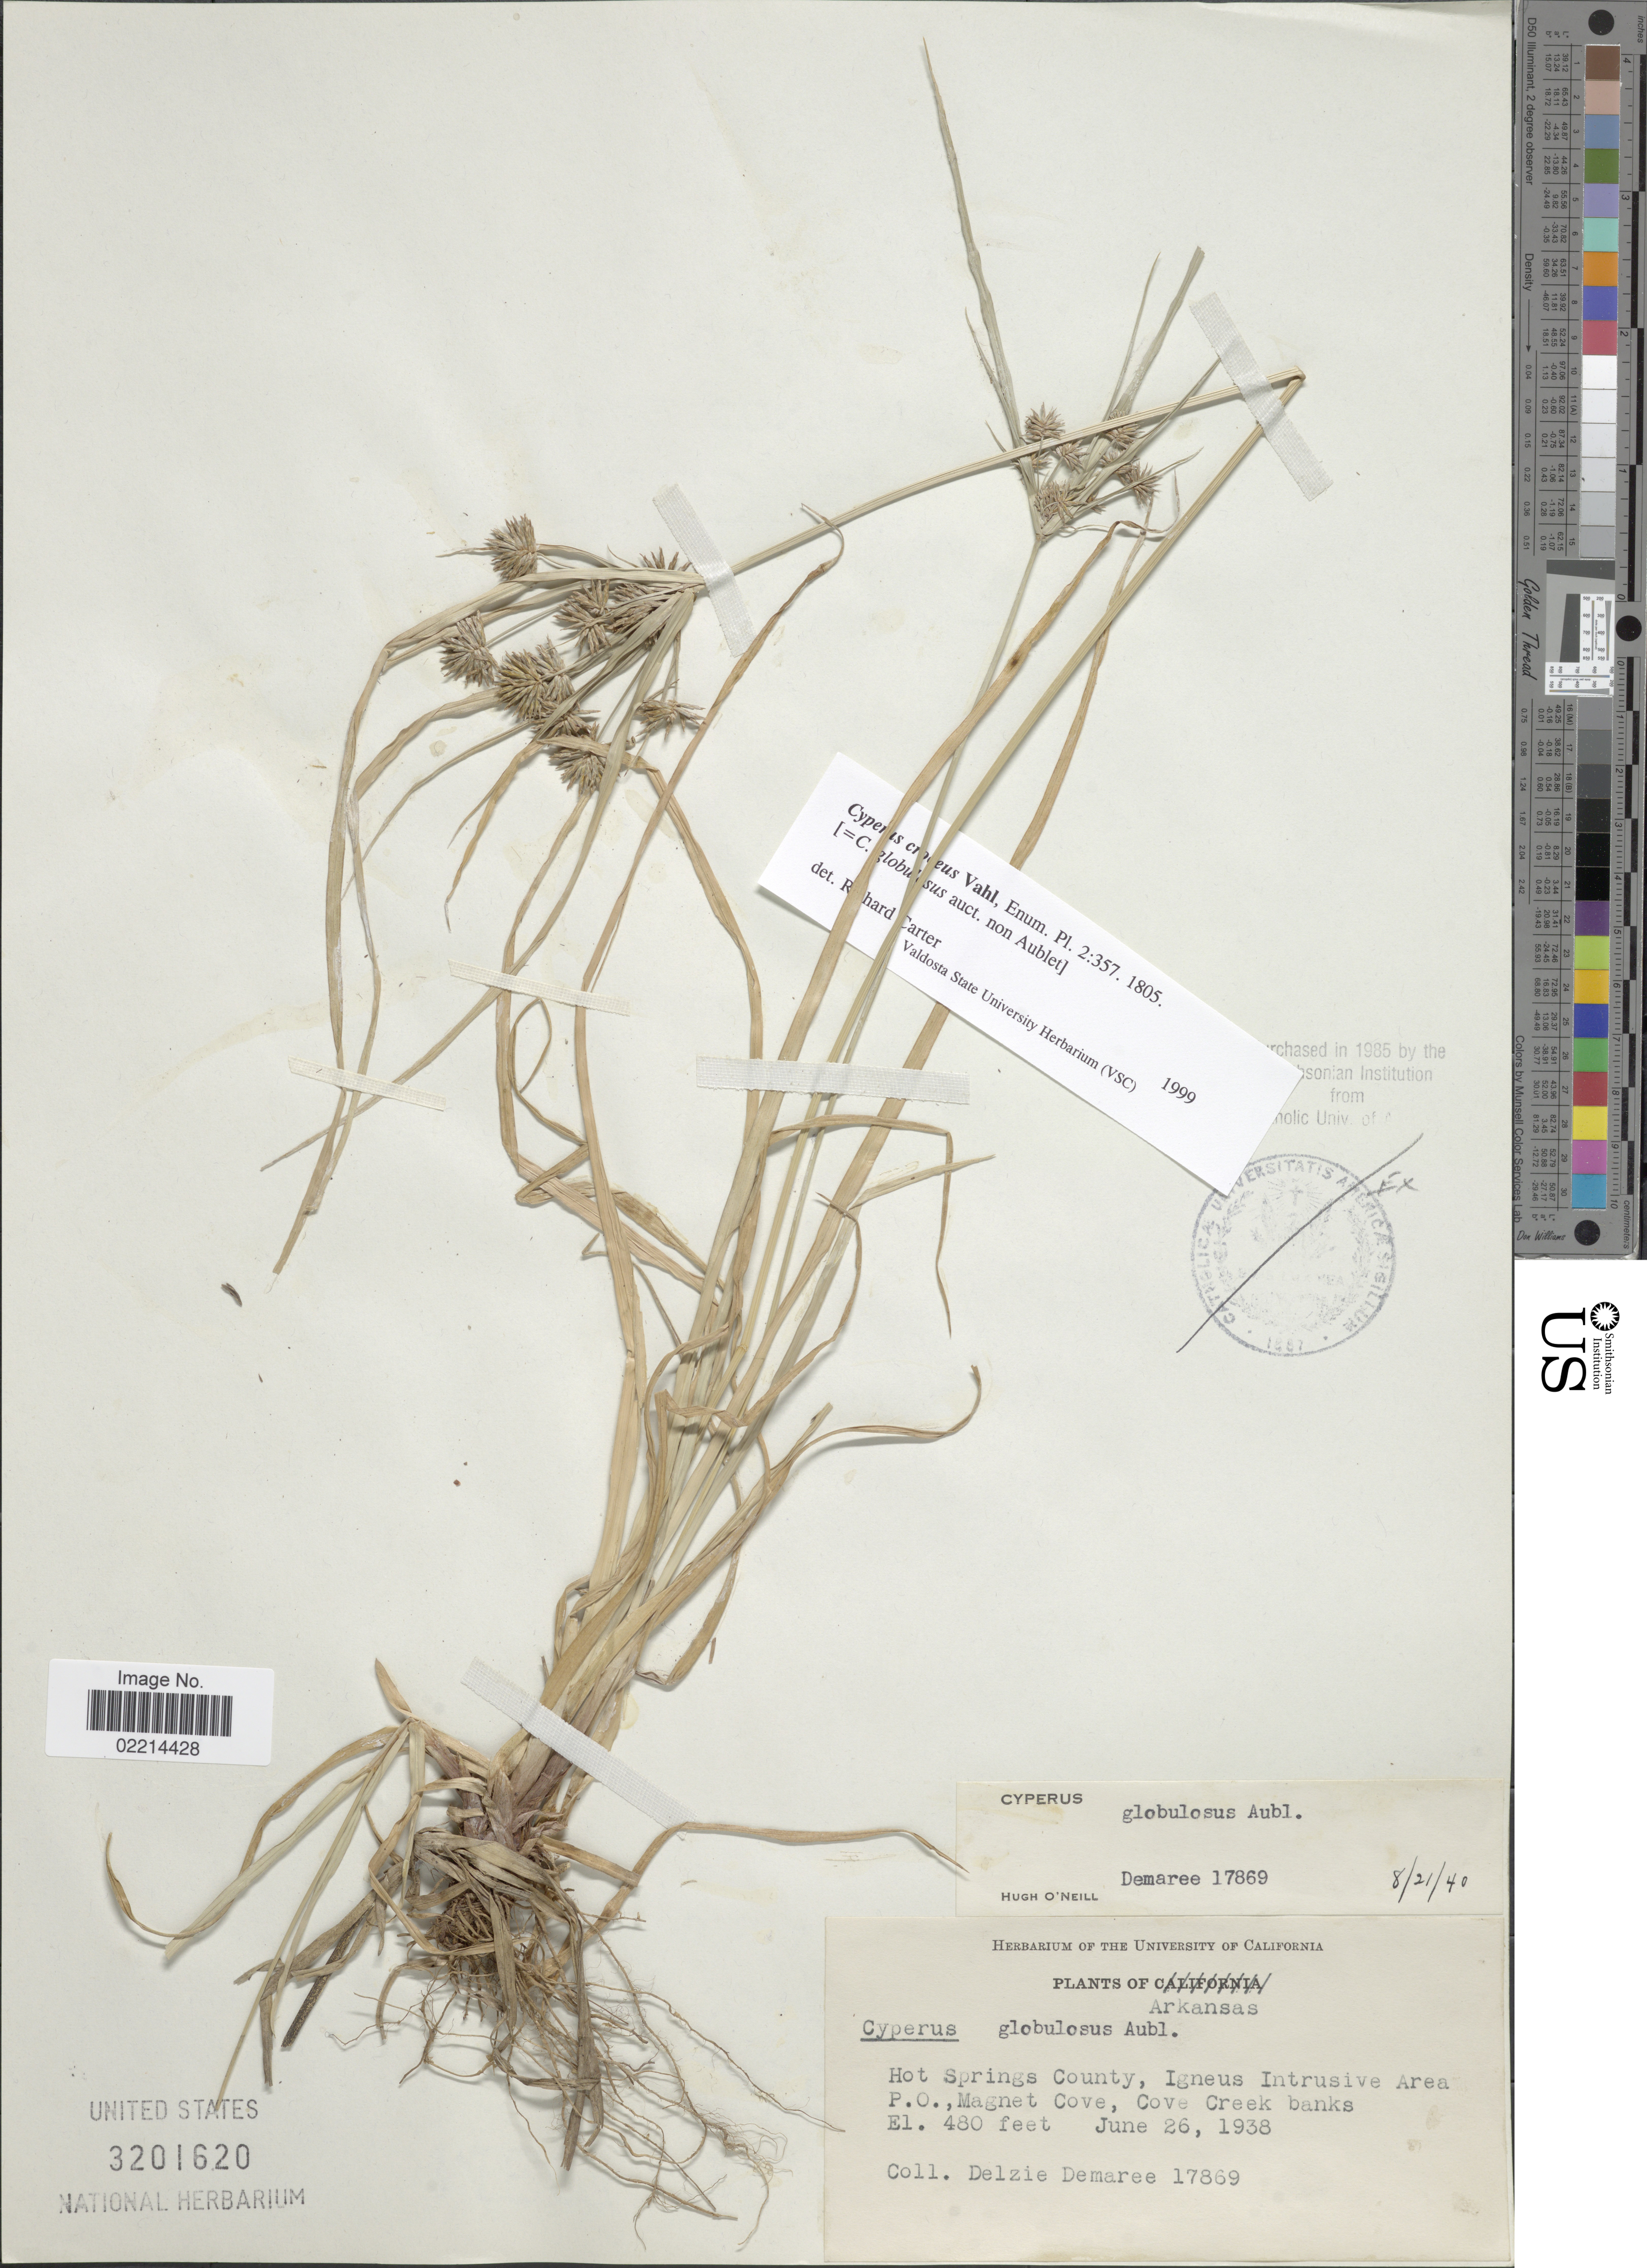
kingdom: Plantae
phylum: Tracheophyta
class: Liliopsida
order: Poales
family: Cyperaceae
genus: Cyperus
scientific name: Cyperus croceus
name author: Vahl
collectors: D. Demaree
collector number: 17869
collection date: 1938-06-26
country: United States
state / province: Arkansas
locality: Hot Springs County, Igneus Intrusive Area P.O., Magnet Cove, Cove Creek banks.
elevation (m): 146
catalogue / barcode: US 3201620